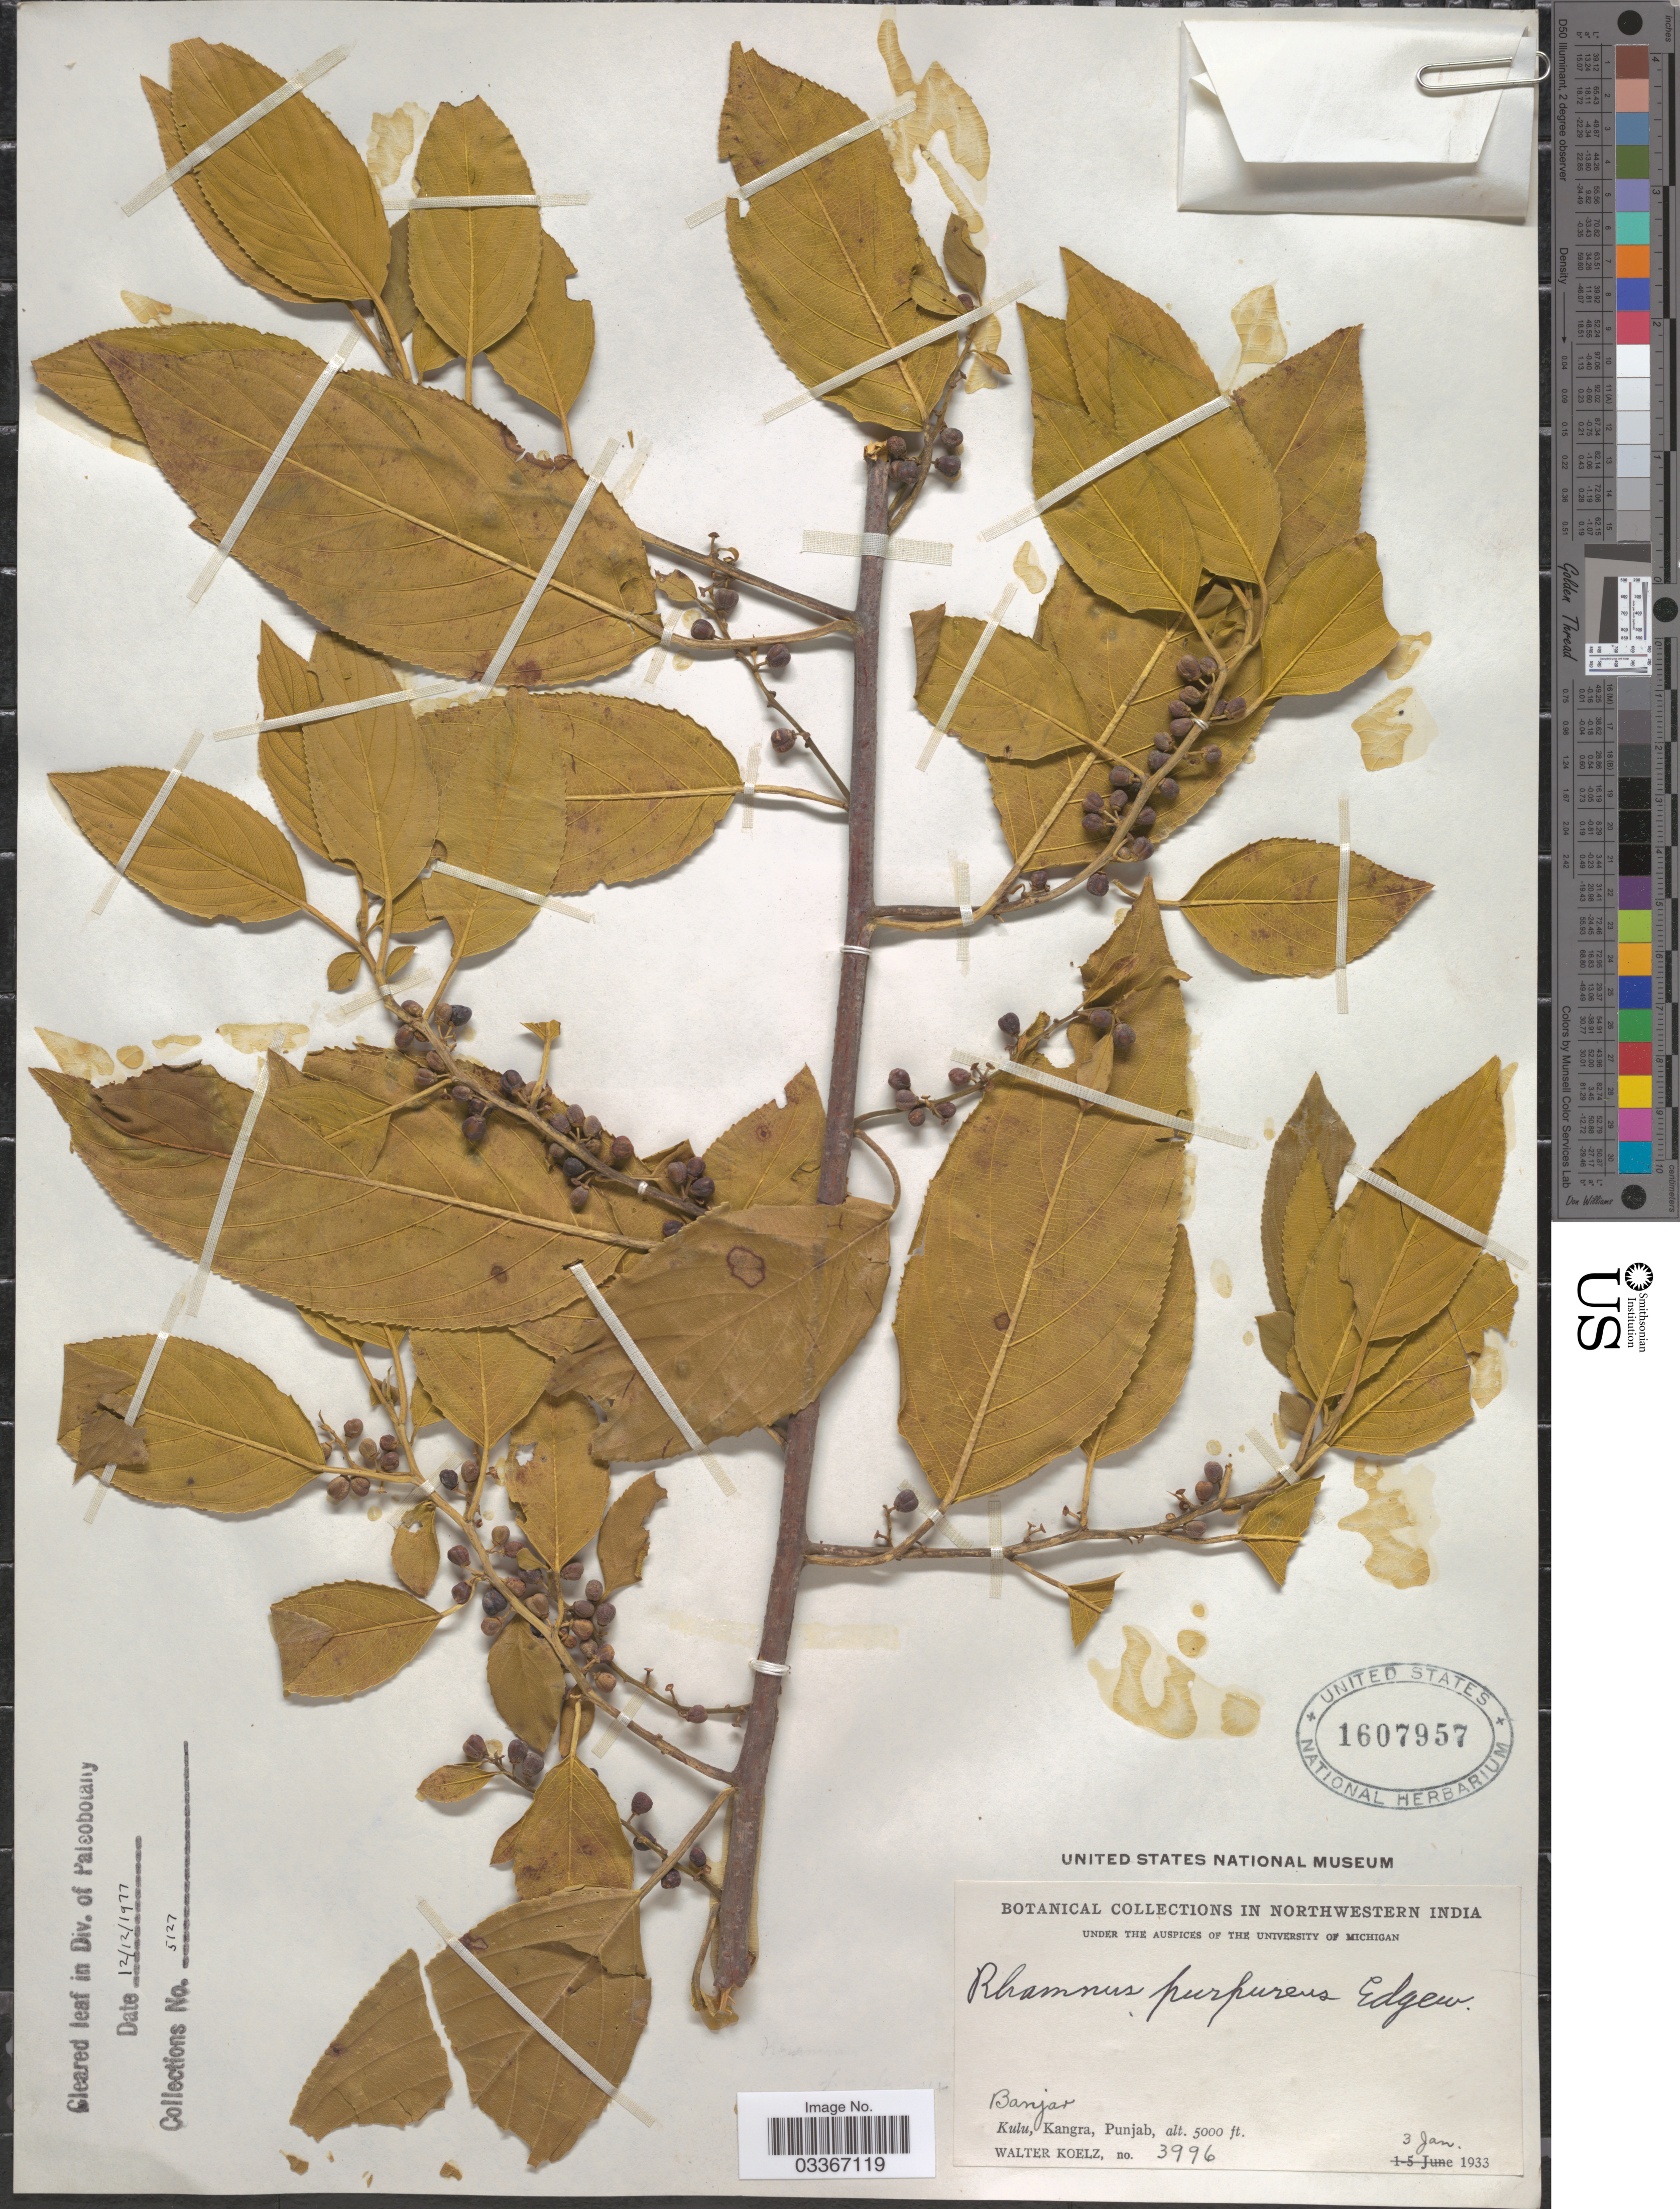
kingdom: Plantae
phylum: Tracheophyta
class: Magnoliopsida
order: Rosales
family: Rhamnaceae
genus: Rhamnus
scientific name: Rhamnus purpurea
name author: Edgew.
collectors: W. N. Koelz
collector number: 3996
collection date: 1933-01-03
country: India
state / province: Punjab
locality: Northwestern India. Banjar. Kulu, Kangra.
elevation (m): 1524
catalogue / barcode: US 1607957